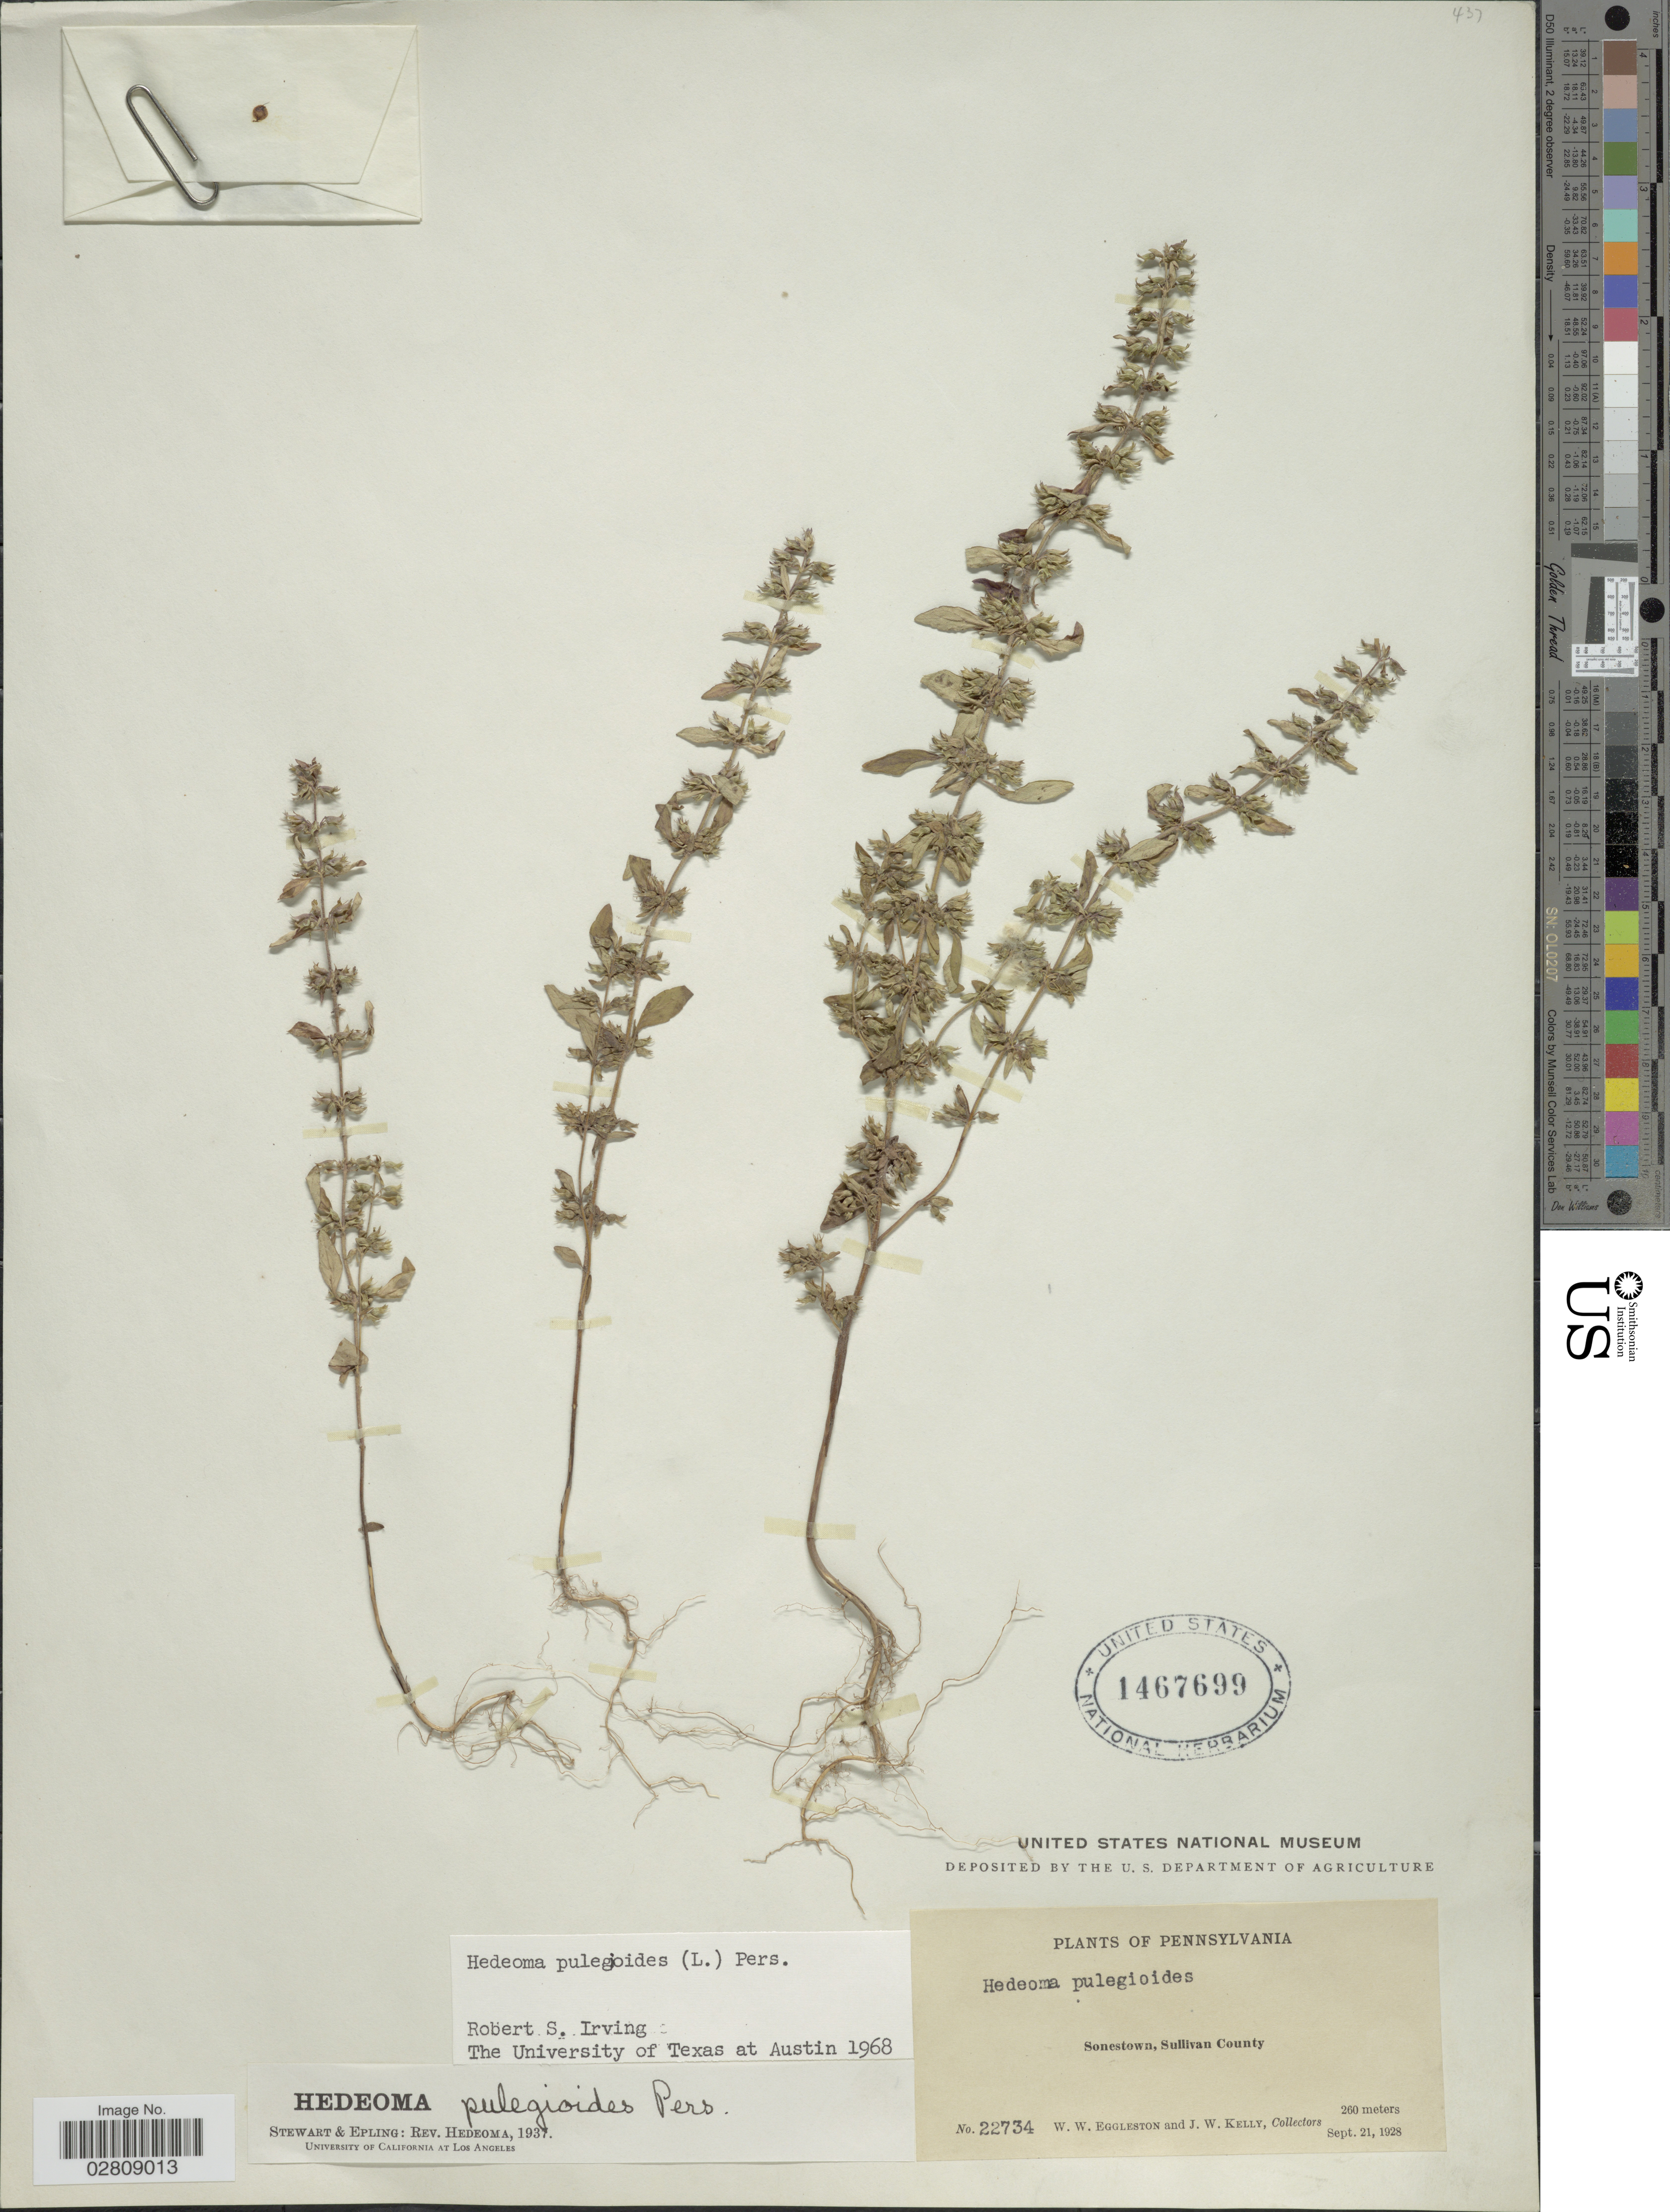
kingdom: Plantae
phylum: Tracheophyta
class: Magnoliopsida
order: Lamiales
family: Lamiaceae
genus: Hedeoma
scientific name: Hedeoma pulegioides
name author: (L.) Pers.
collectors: W. W. Eggleston & J. Kelly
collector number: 22734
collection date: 1928-09-21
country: United States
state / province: Pennsylvania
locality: Sonestown, Sullivan County.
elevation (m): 260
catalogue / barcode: US 1467699